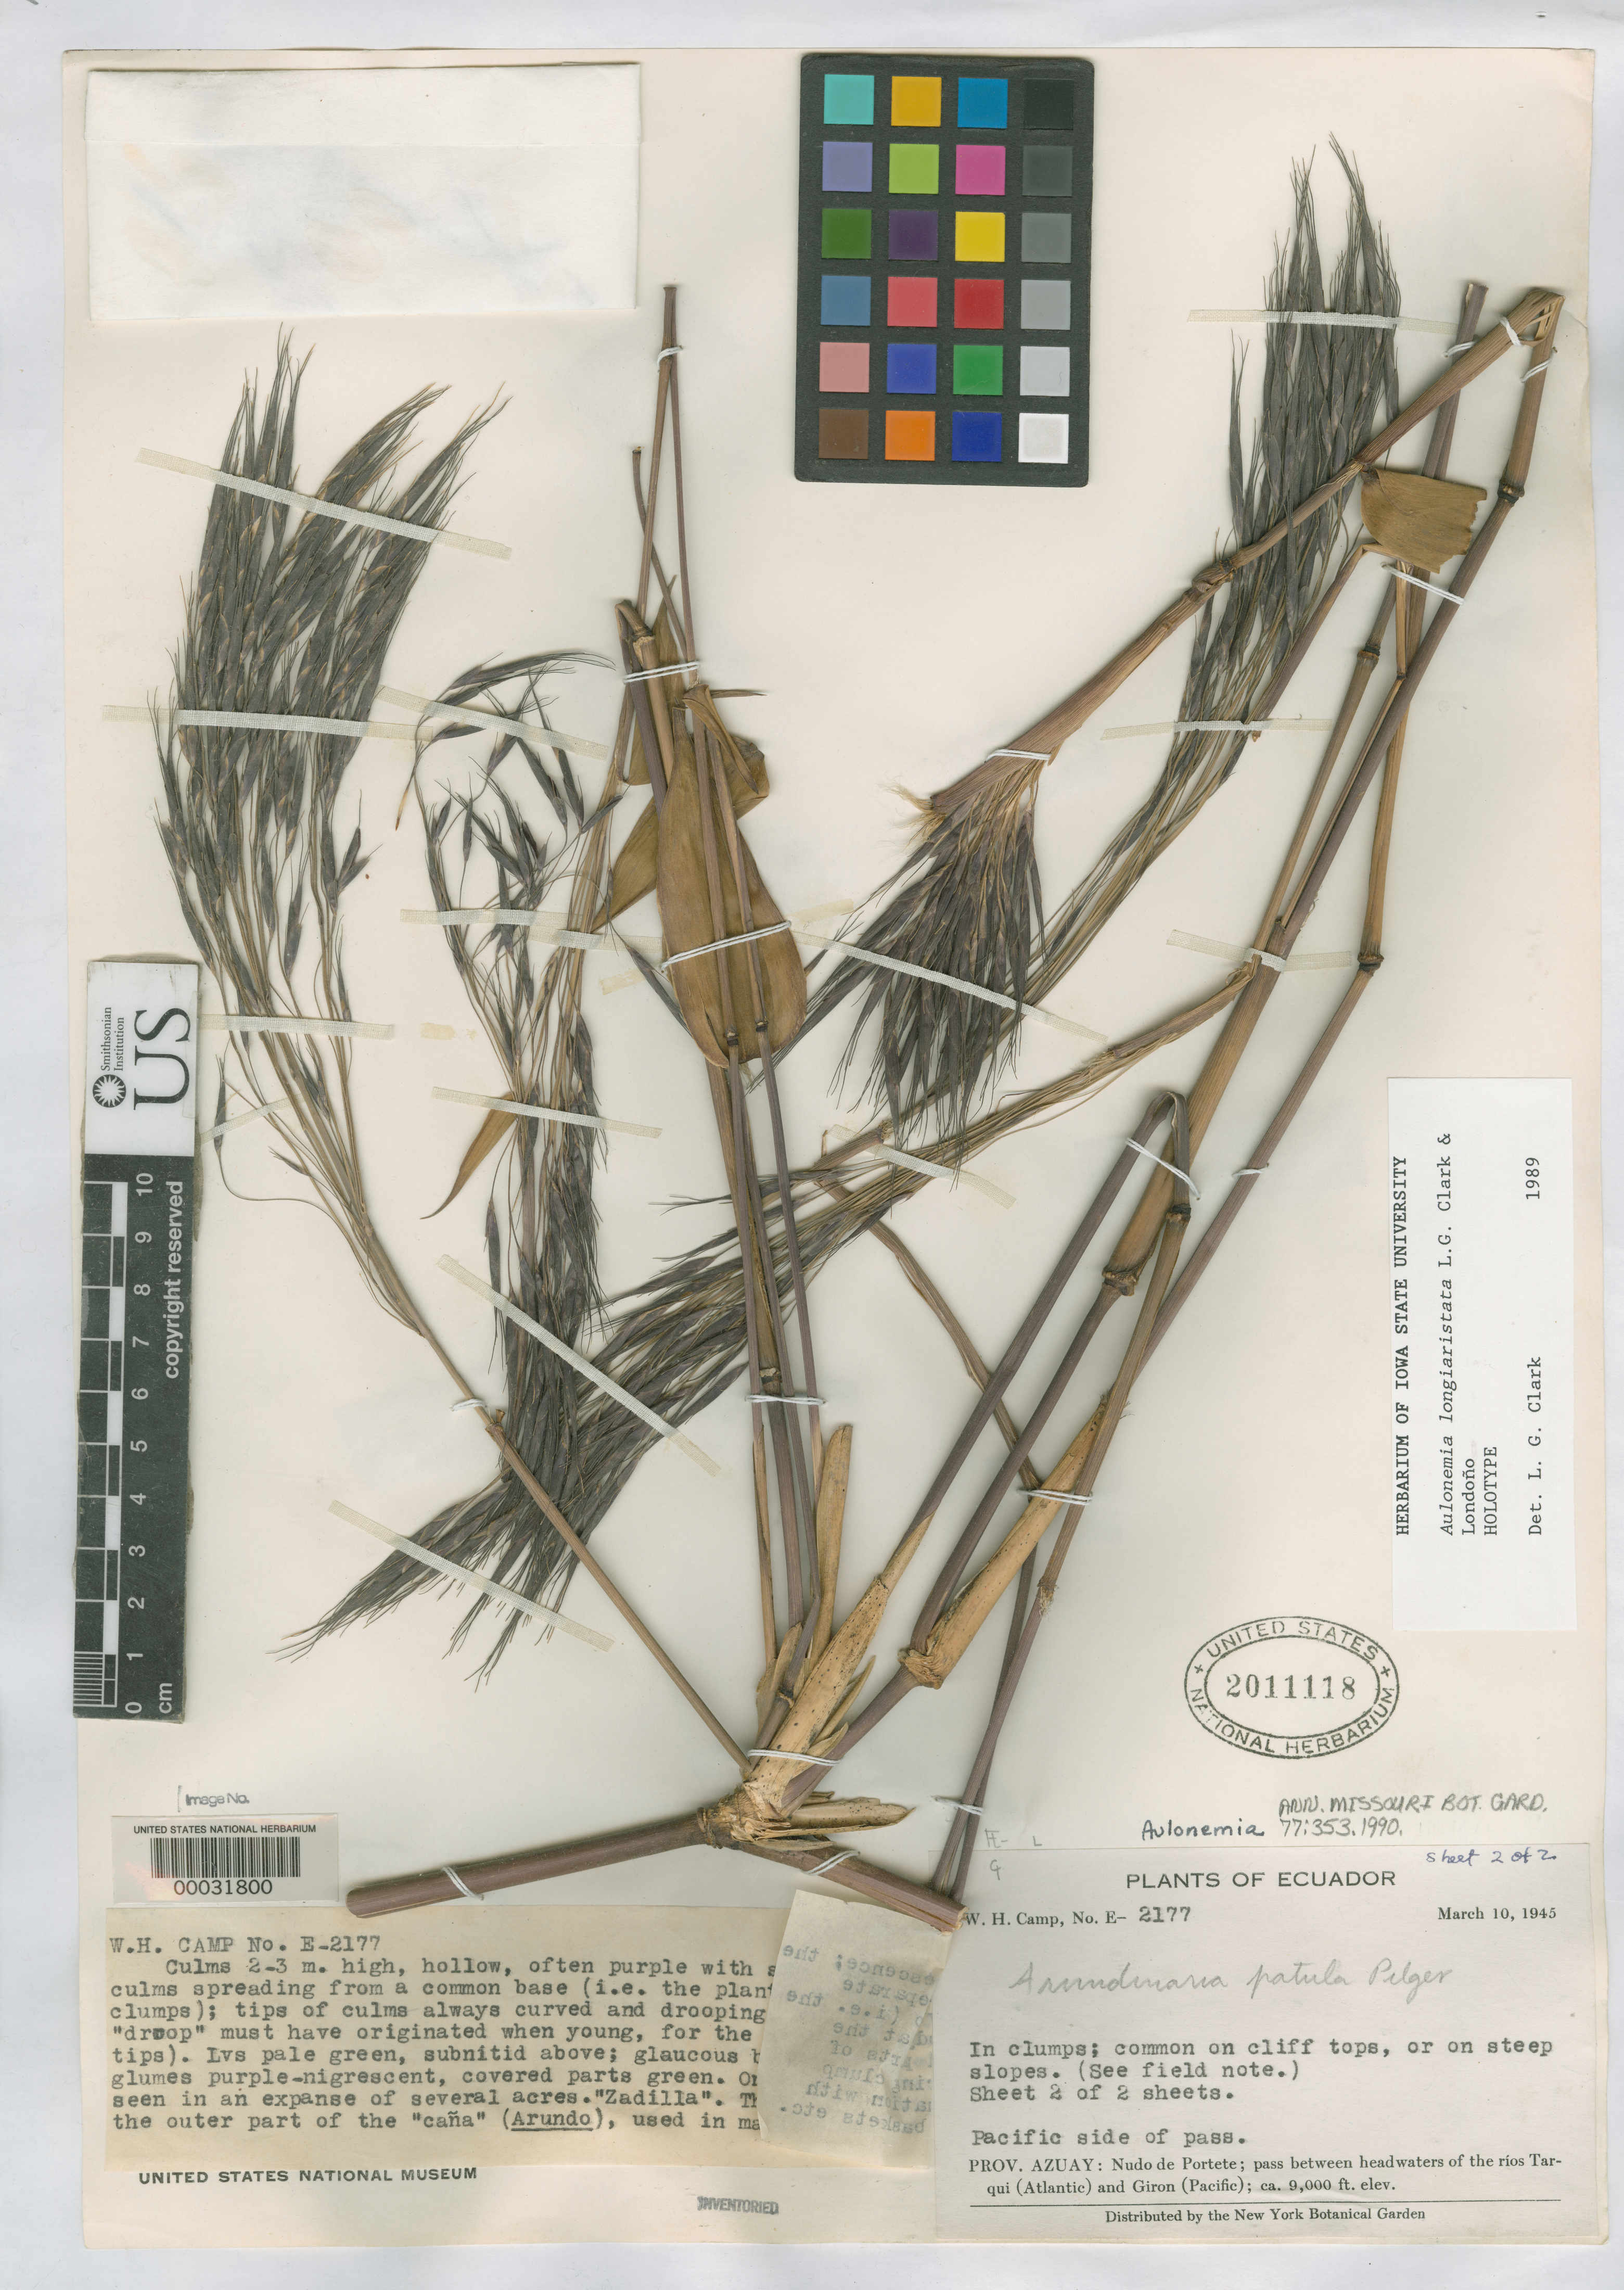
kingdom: Plantae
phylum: Tracheophyta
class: Liliopsida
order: Poales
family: Poaceae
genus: Aulonemia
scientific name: Aulonemia longiaristata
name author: L.G. Clark & Londoño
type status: Holotype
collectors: W. H. Camp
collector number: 2177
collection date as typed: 10 Mar 1945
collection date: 1945-03-10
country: Ecuador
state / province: Azuay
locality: Nudo de Portete, Pass between headwaters of Rios Tarqui (Atlantic) and Giron (Pacific).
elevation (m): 2745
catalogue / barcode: US 2011118